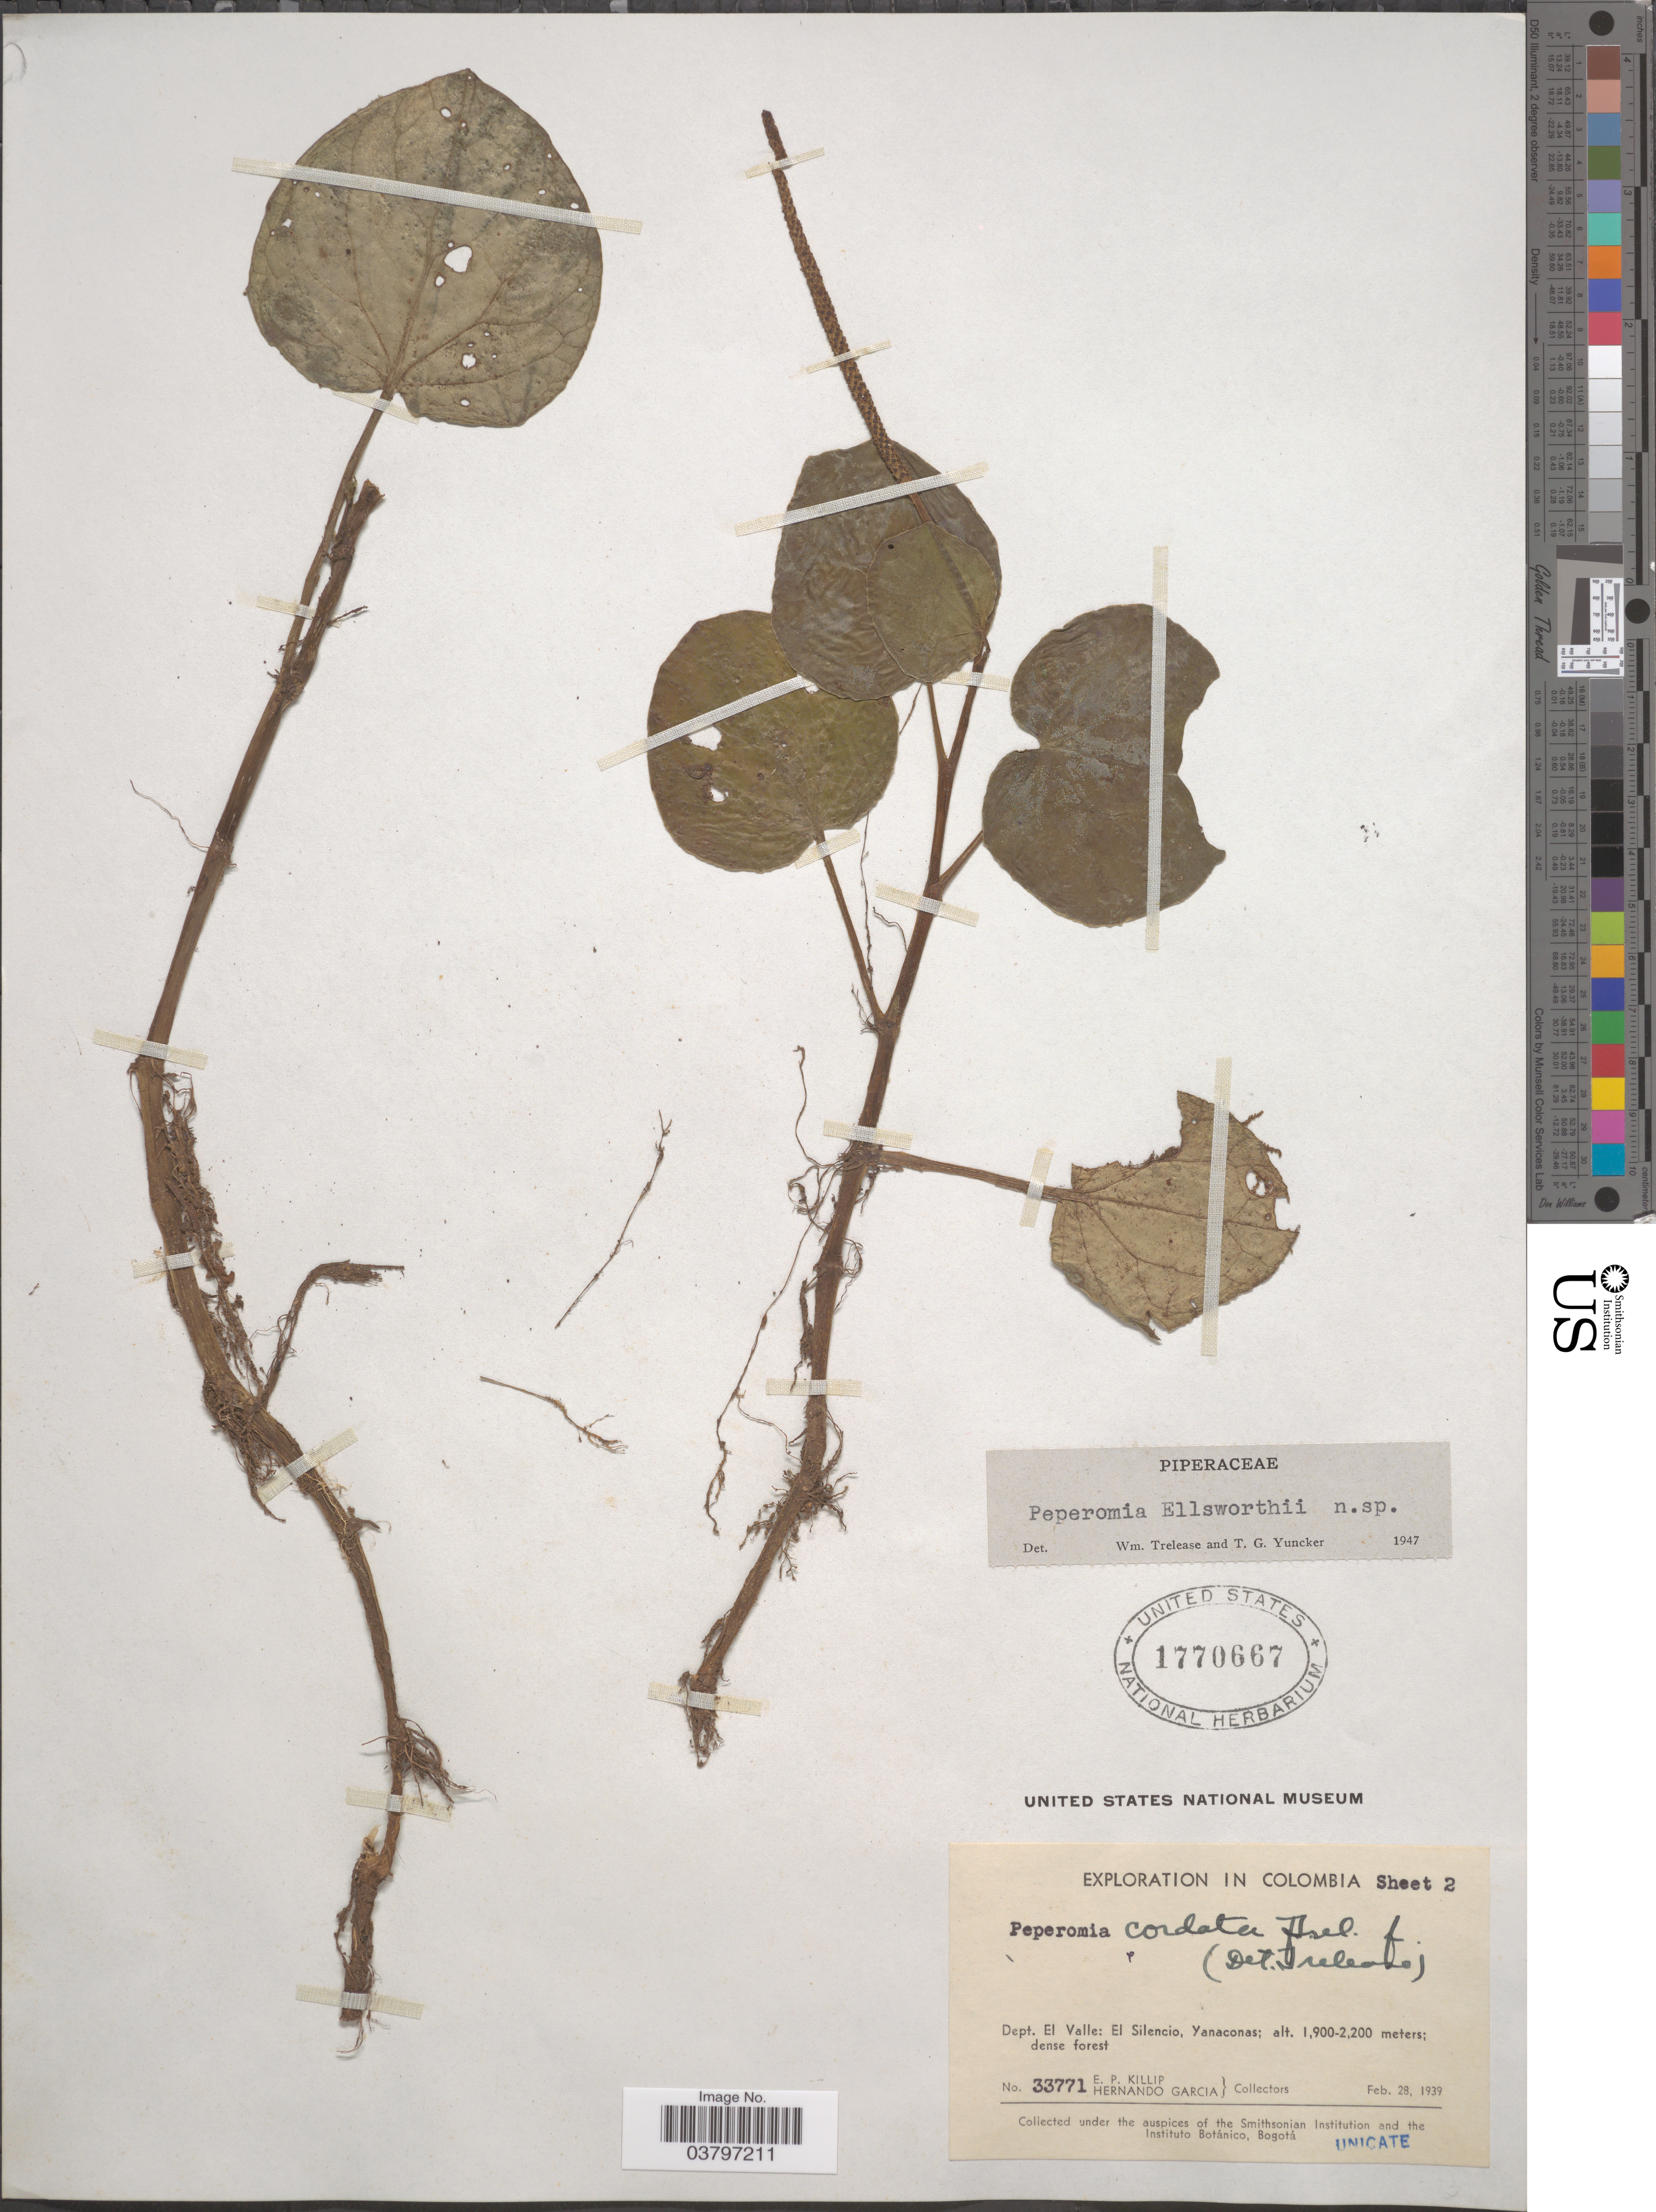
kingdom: Plantae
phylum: Tracheophyta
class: Magnoliopsida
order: Piperales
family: Piperaceae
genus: Peperomia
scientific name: Peperomia ellsworthii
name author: Trel. & Yunck.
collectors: E. P. Killip & H. Garcia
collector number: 33771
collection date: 1939-02-28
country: Colombia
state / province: Valle del Cauca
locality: Dept. El Valle: El Silencio, Yanaconas.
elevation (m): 1900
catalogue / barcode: US 1770667